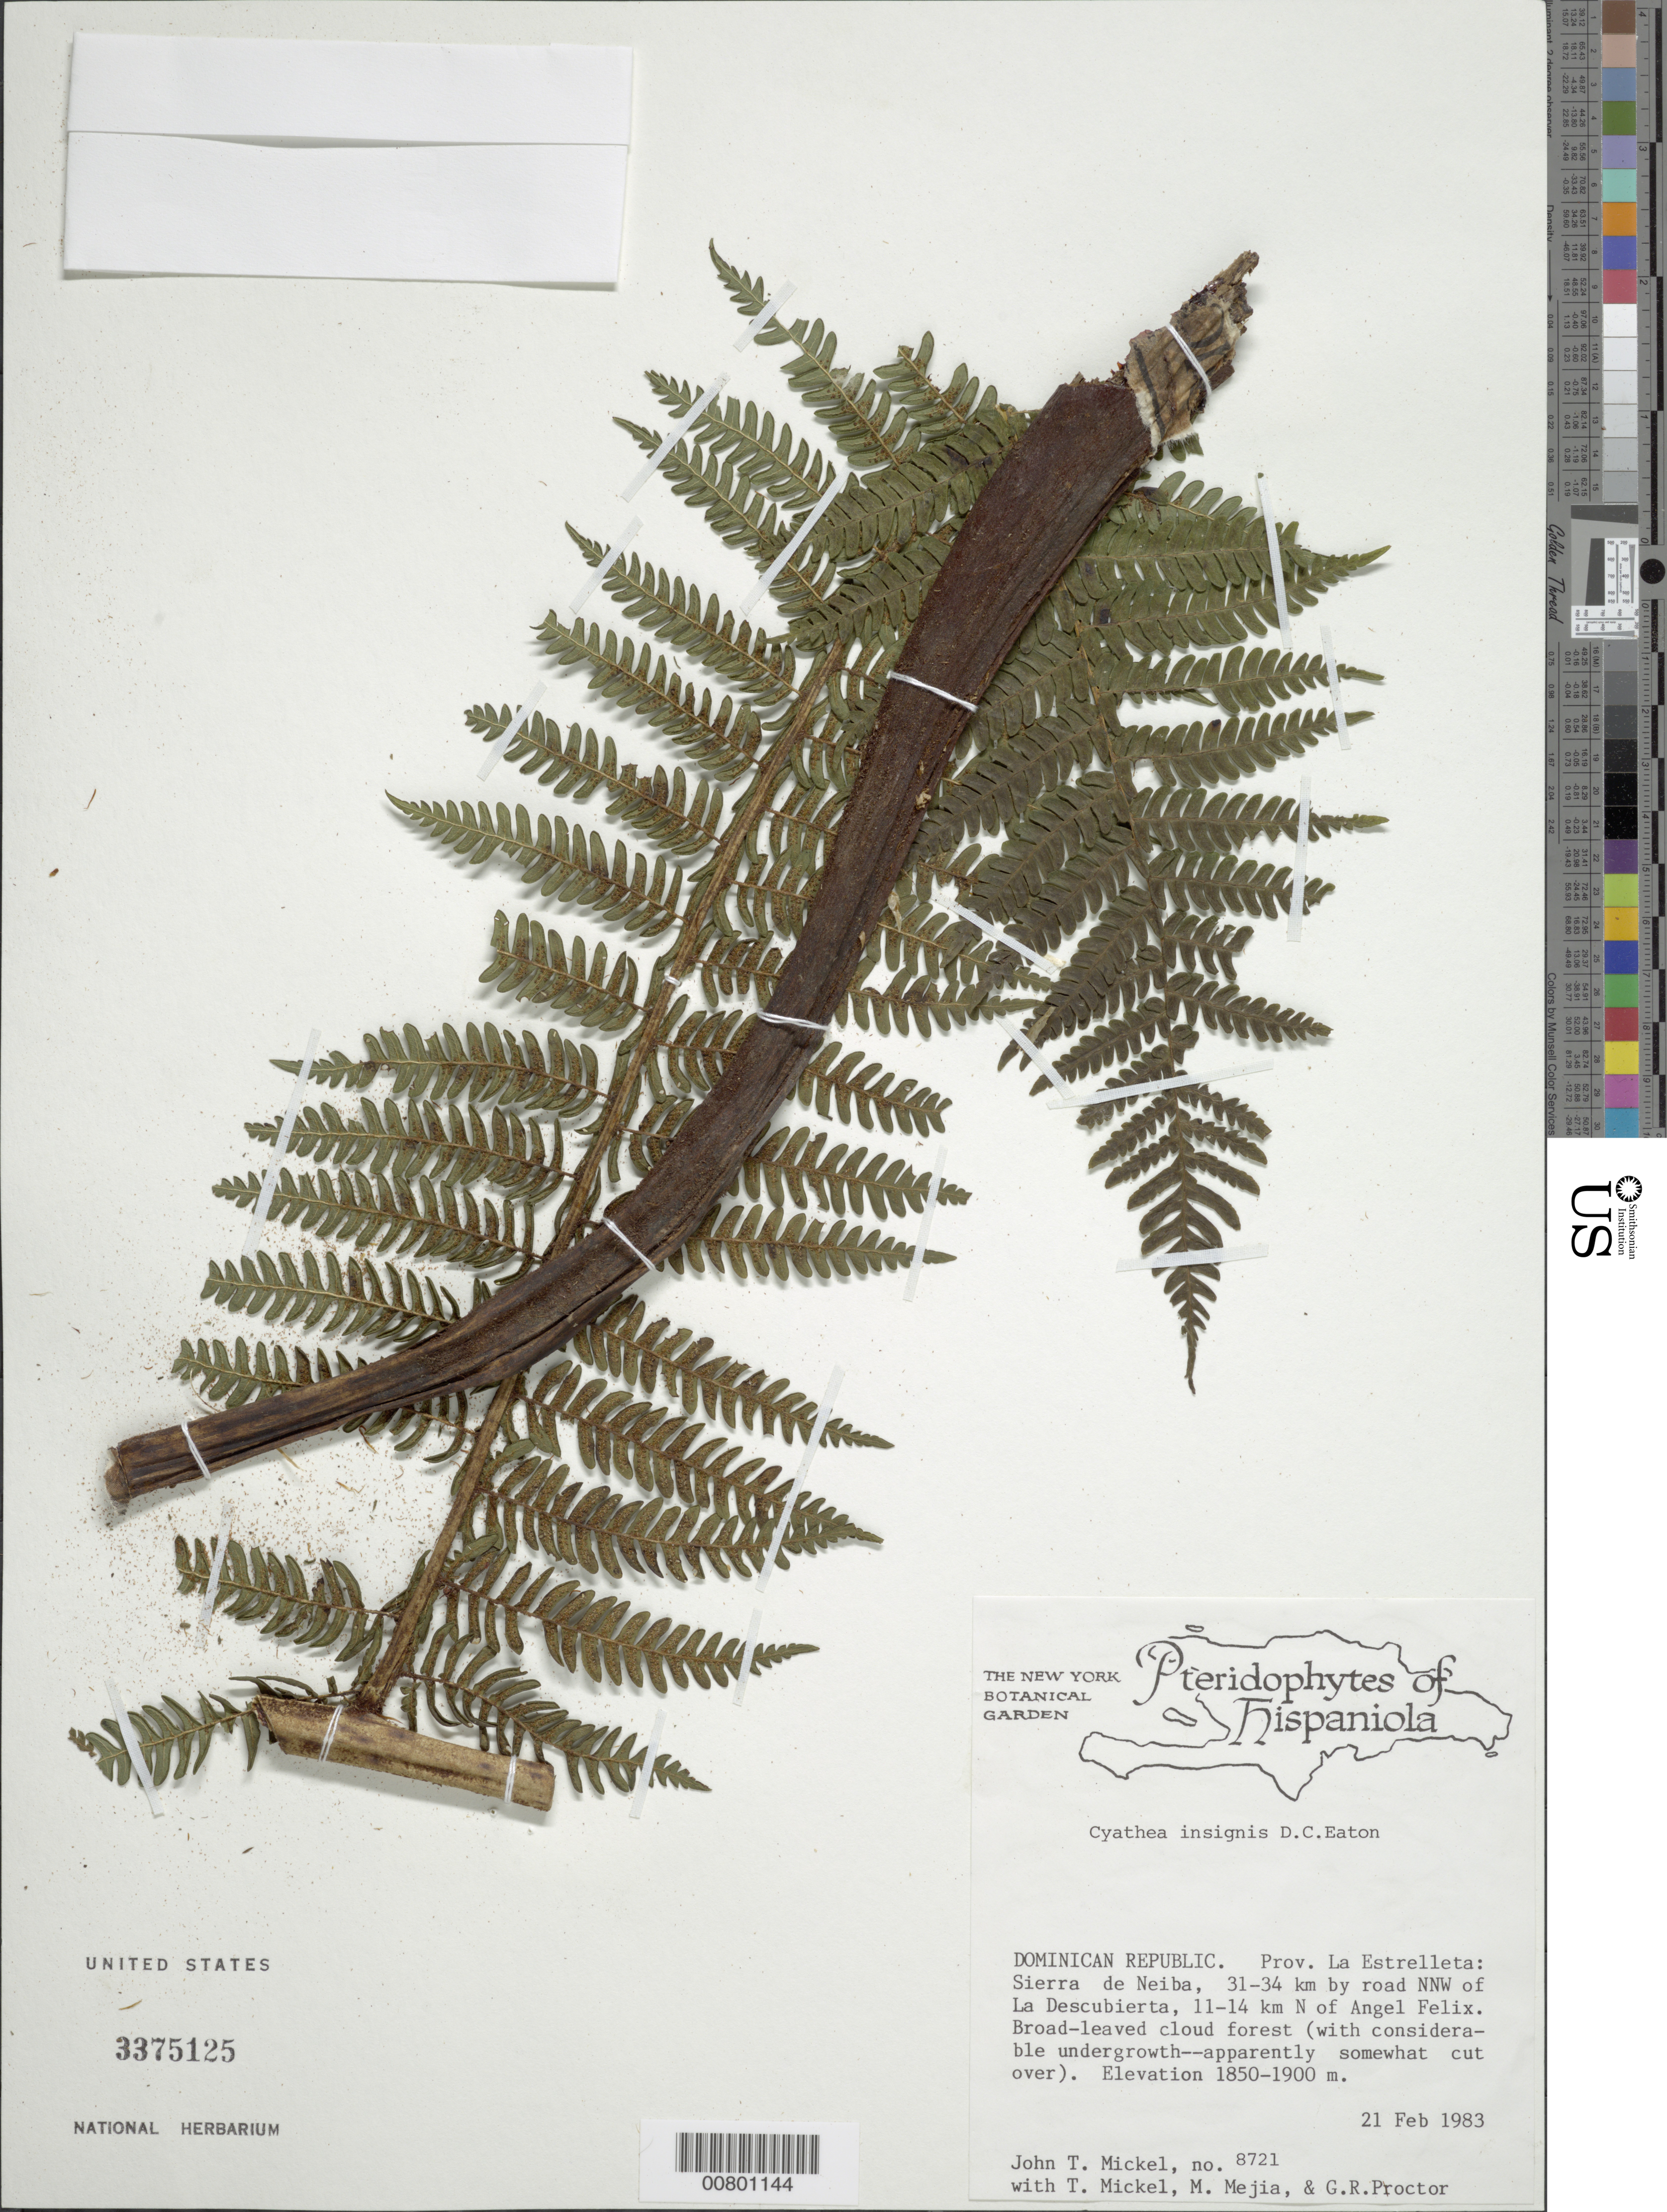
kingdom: Plantae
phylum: Tracheophyta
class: Polypodiopsida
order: Cyatheales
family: Cyatheaceae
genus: Sphaeropteris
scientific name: Sphaeropteris insignis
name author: (Eaton) R.M. Tryon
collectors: J. T. Mickel, P. Mickel, T. A. Zanoni, M. Mejia & J. Pimentel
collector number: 8721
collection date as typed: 21 Feb 1983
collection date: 1983-02-21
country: Dominican Republic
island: Hispaniola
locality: Prov. La Estrelleta, Sierra de Neiba, 31-34 km by road NNW of La Descubierta, 11-14 km N of Angel Felix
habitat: Broad-leaved cloud forest (with considerable undergrowth-apparently somewhat cut-over)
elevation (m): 1850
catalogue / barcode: US 3375125